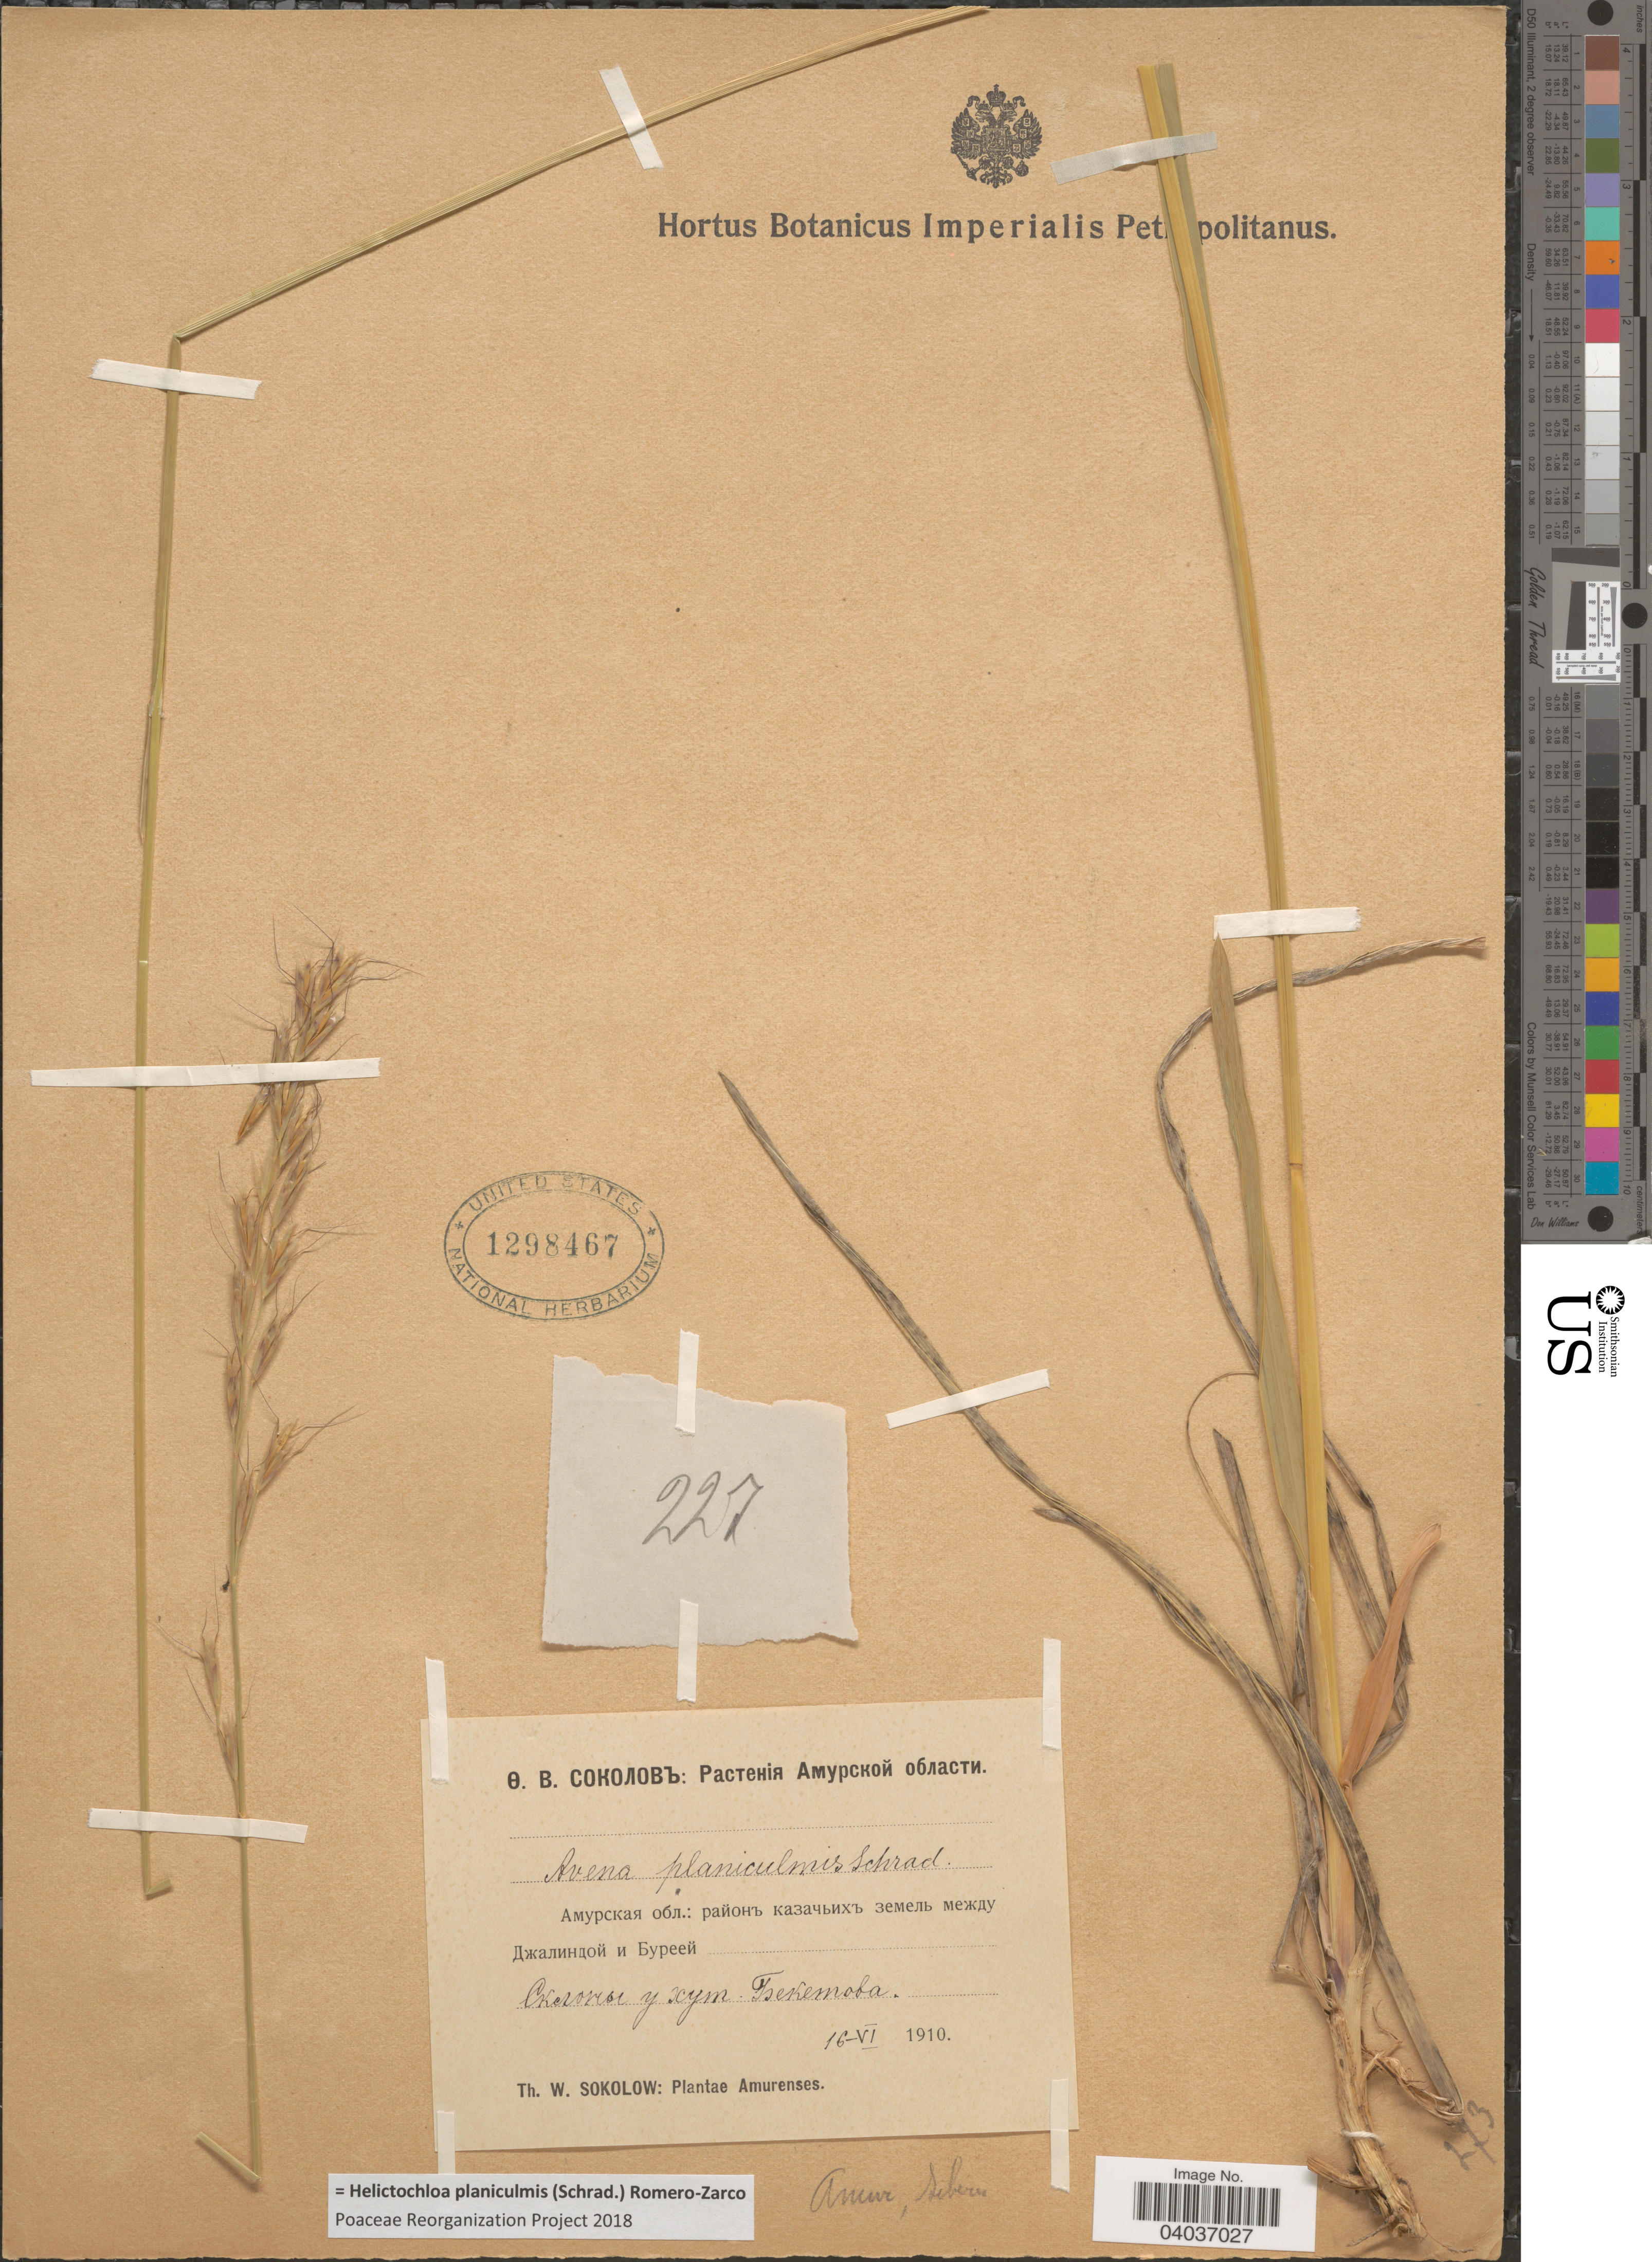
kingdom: Plantae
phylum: Tracheophyta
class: Liliopsida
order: Poales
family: Poaceae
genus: Helictochloa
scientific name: Helictochloa planiculmis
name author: (Schrad.) Romero Zarco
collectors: T. Sokolow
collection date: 1910-06-16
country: Russian Federation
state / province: Amur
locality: X. Amurenses.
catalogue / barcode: US 1298467